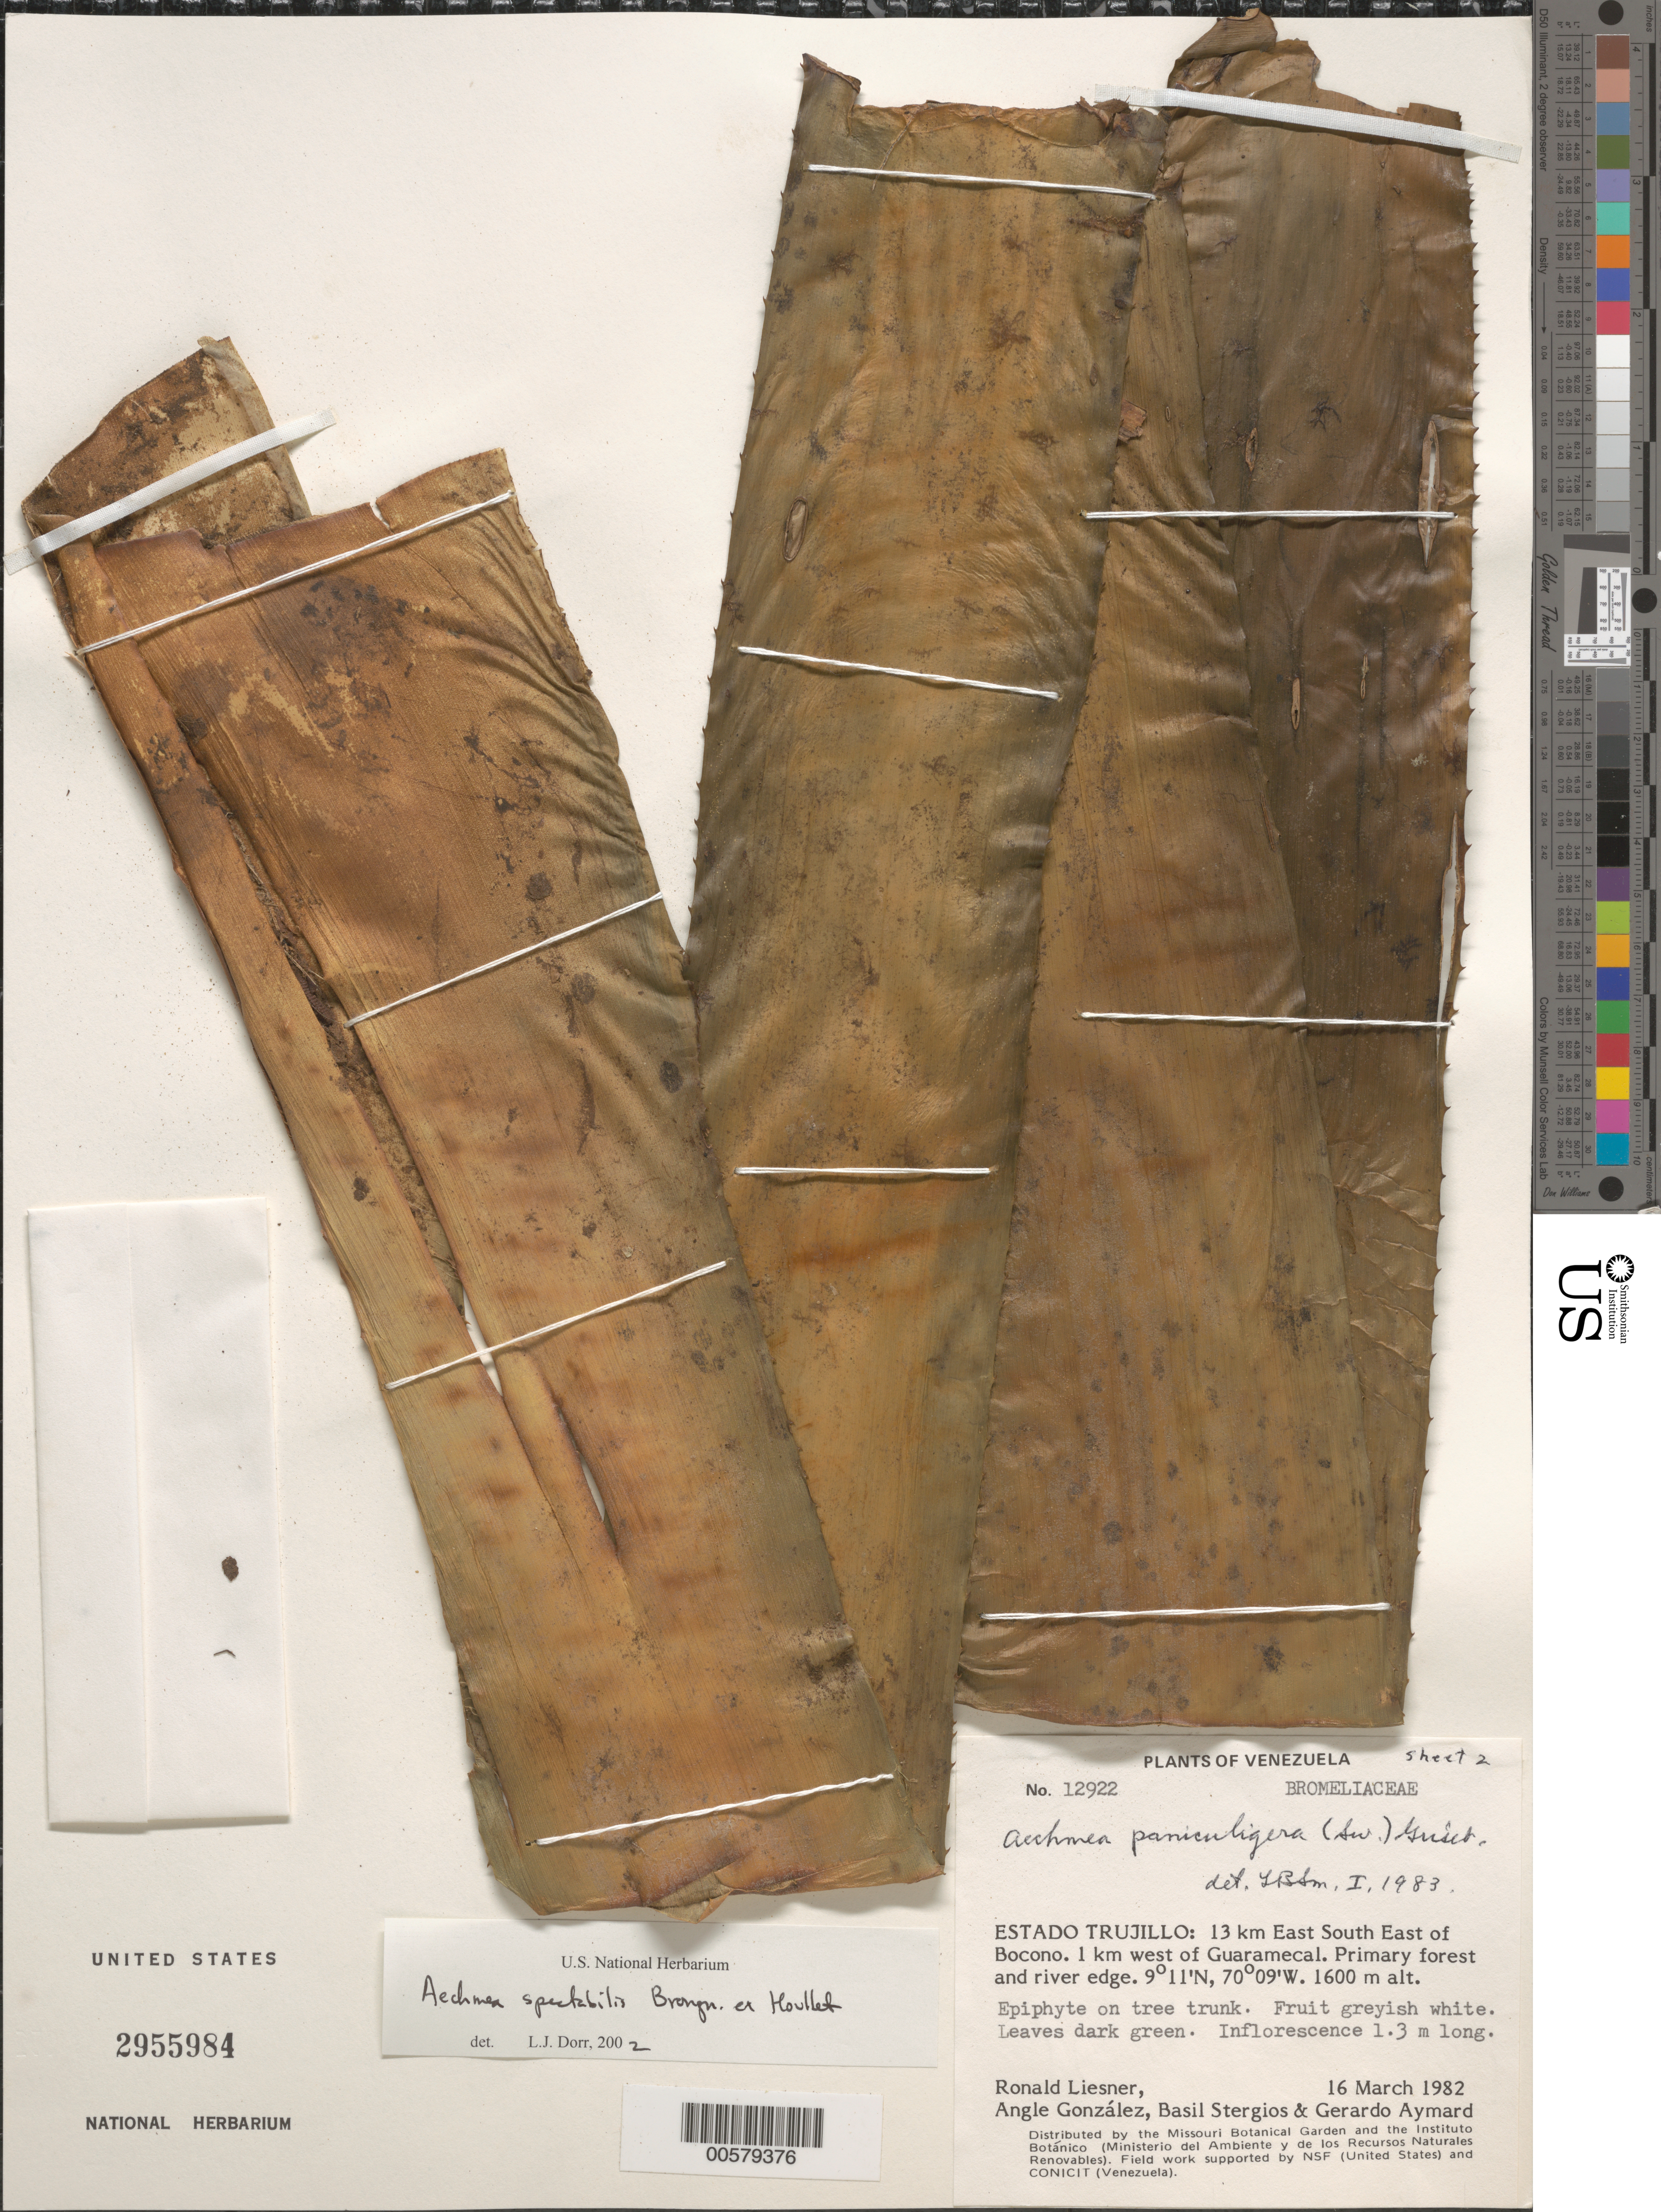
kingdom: Plantae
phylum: Tracheophyta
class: Liliopsida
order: Poales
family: Bromeliaceae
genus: Aechmea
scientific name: Aechmea spectabilis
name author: Brongn. ex Houllet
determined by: Dorr, L. J., (BOT), Smithsonian Institution - National Museum of Natural History (UNITED STATES)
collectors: R. L. Liesner, A. C. González, B. G. Stergios & G. A. Aymard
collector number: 12922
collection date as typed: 16 Mar 1982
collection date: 1982-03-16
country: Venezuela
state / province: Trujillo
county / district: Boconó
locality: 13 km ESE of Boconó, 1 km W of Guaramacal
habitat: Primary forest and river edge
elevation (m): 1600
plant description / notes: MO, PORT, US, VEN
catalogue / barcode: US 2955984